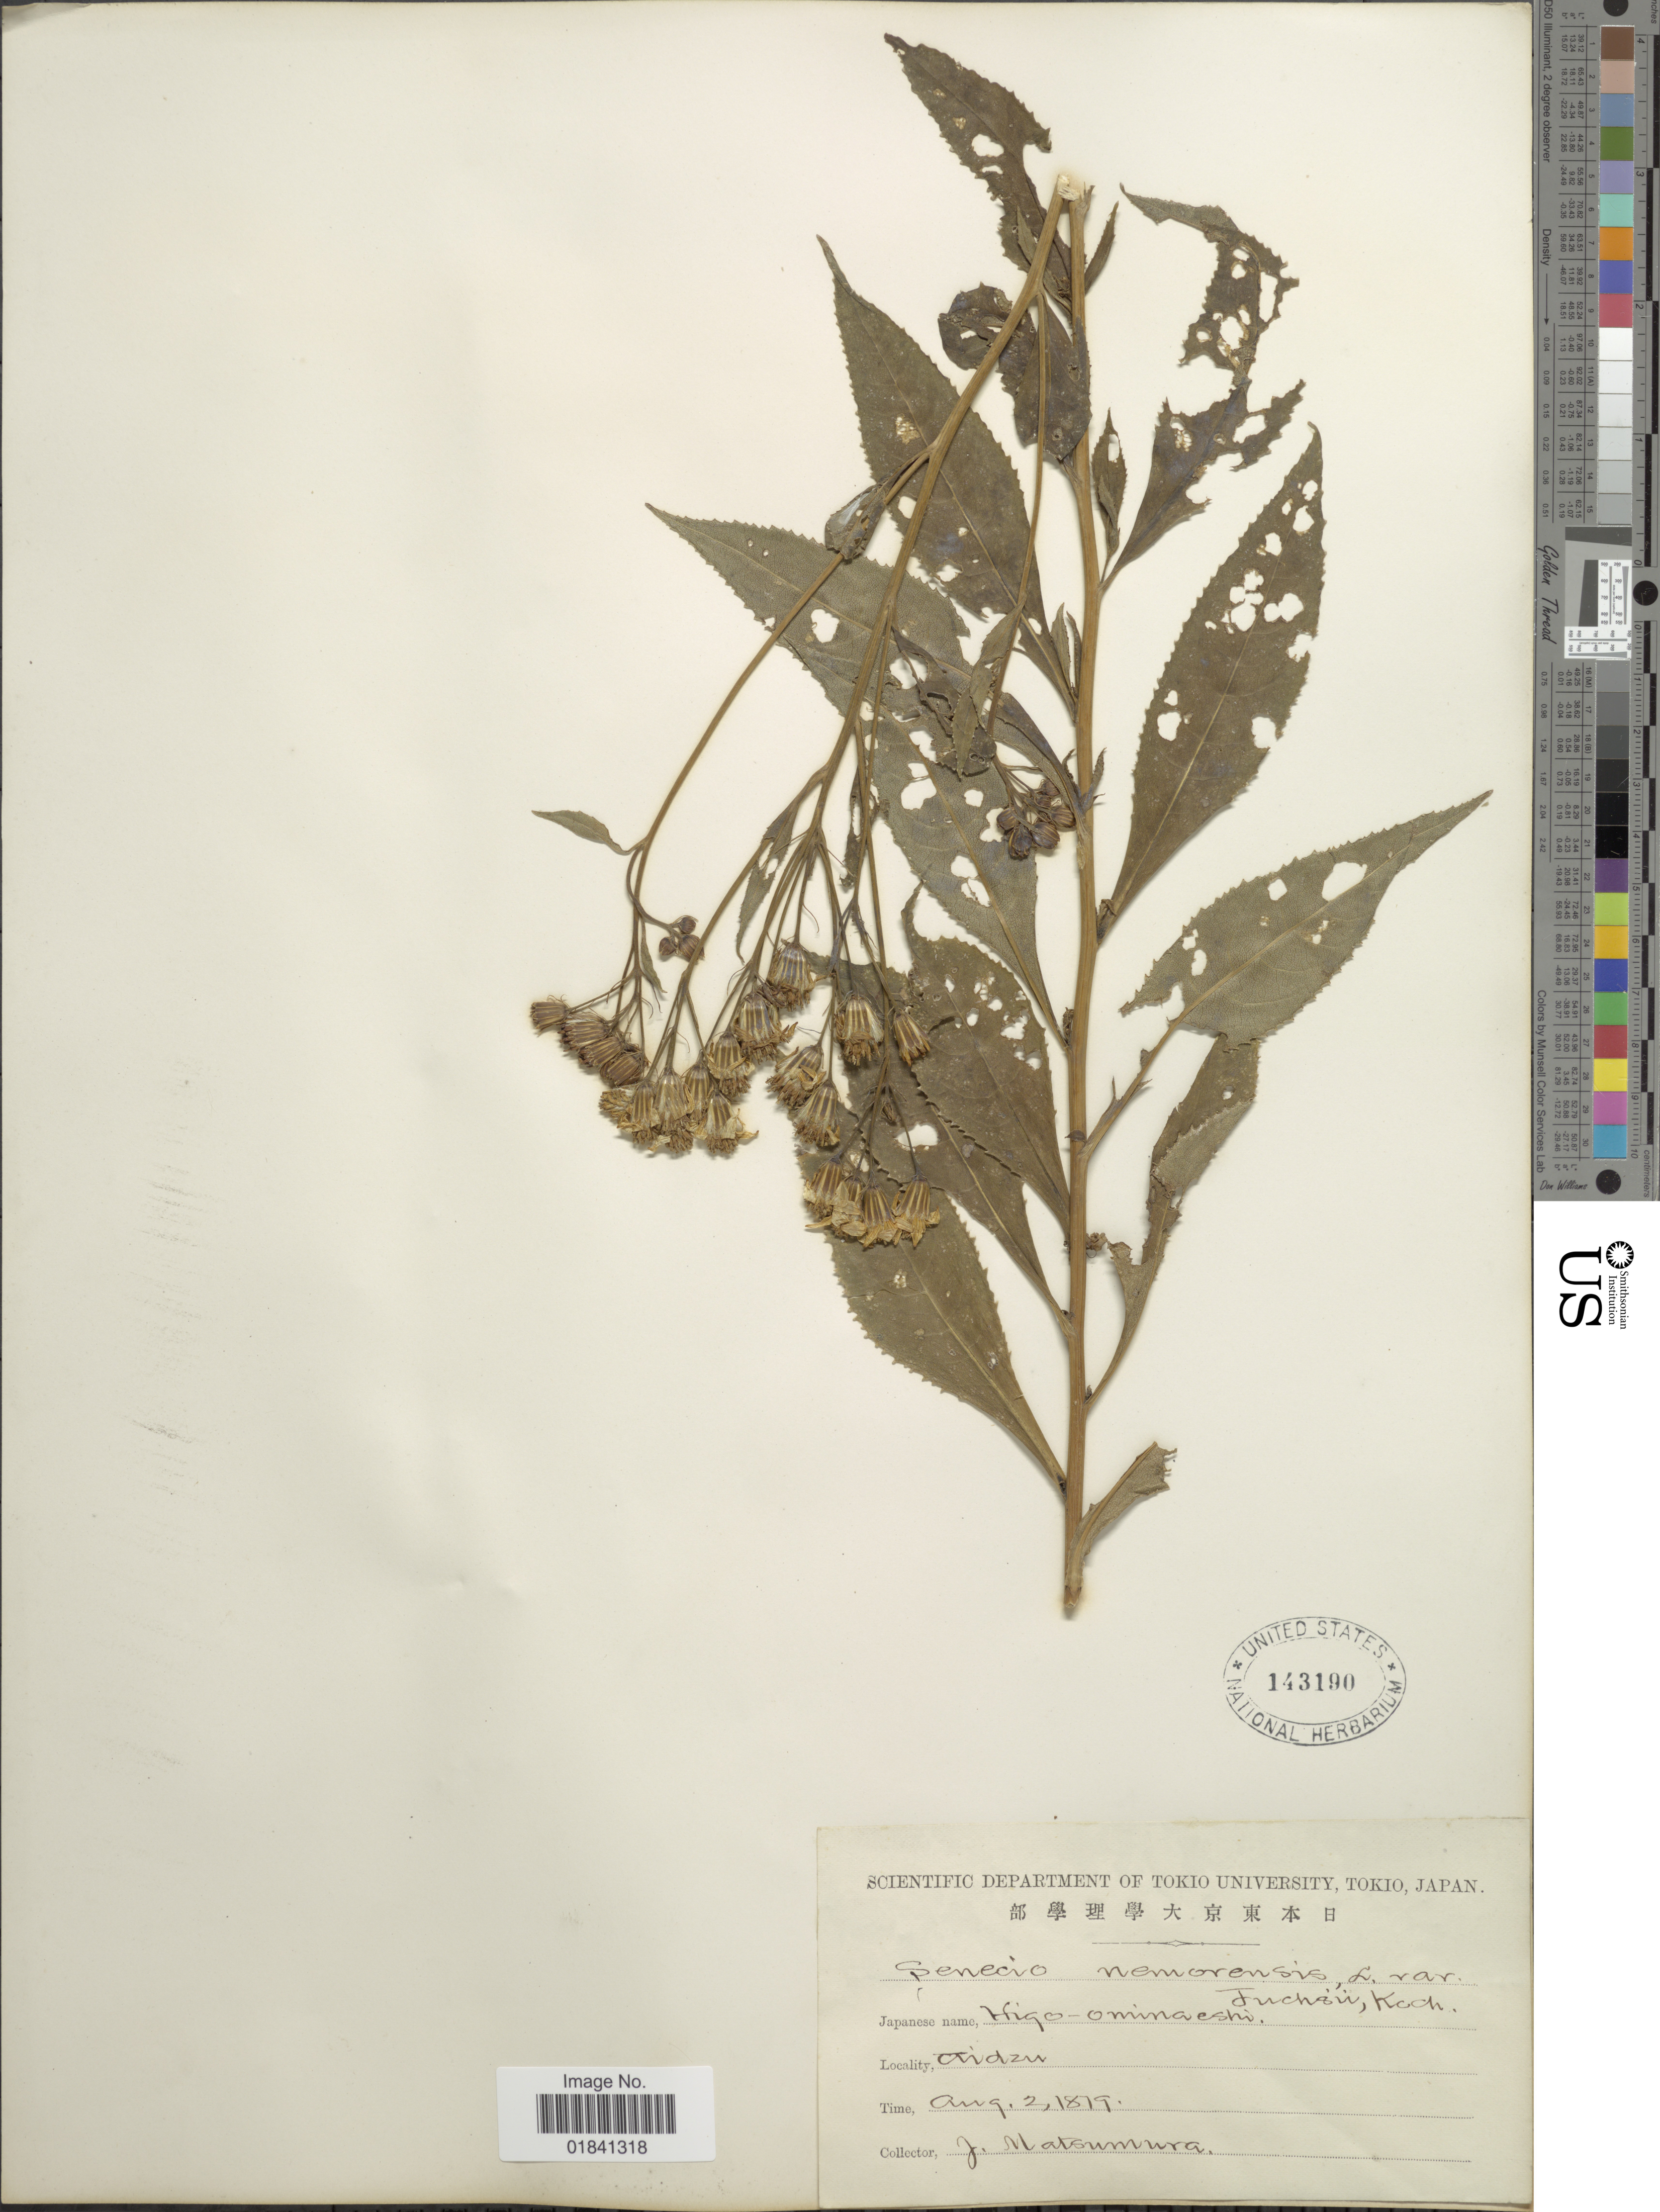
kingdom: Plantae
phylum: Tracheophyta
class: Magnoliopsida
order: Asterales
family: Asteraceae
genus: Senecio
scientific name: Senecio nemorensis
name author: L.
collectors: J. Matsumura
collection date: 1819-08-02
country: Japan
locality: Aidzu.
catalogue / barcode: US 143190